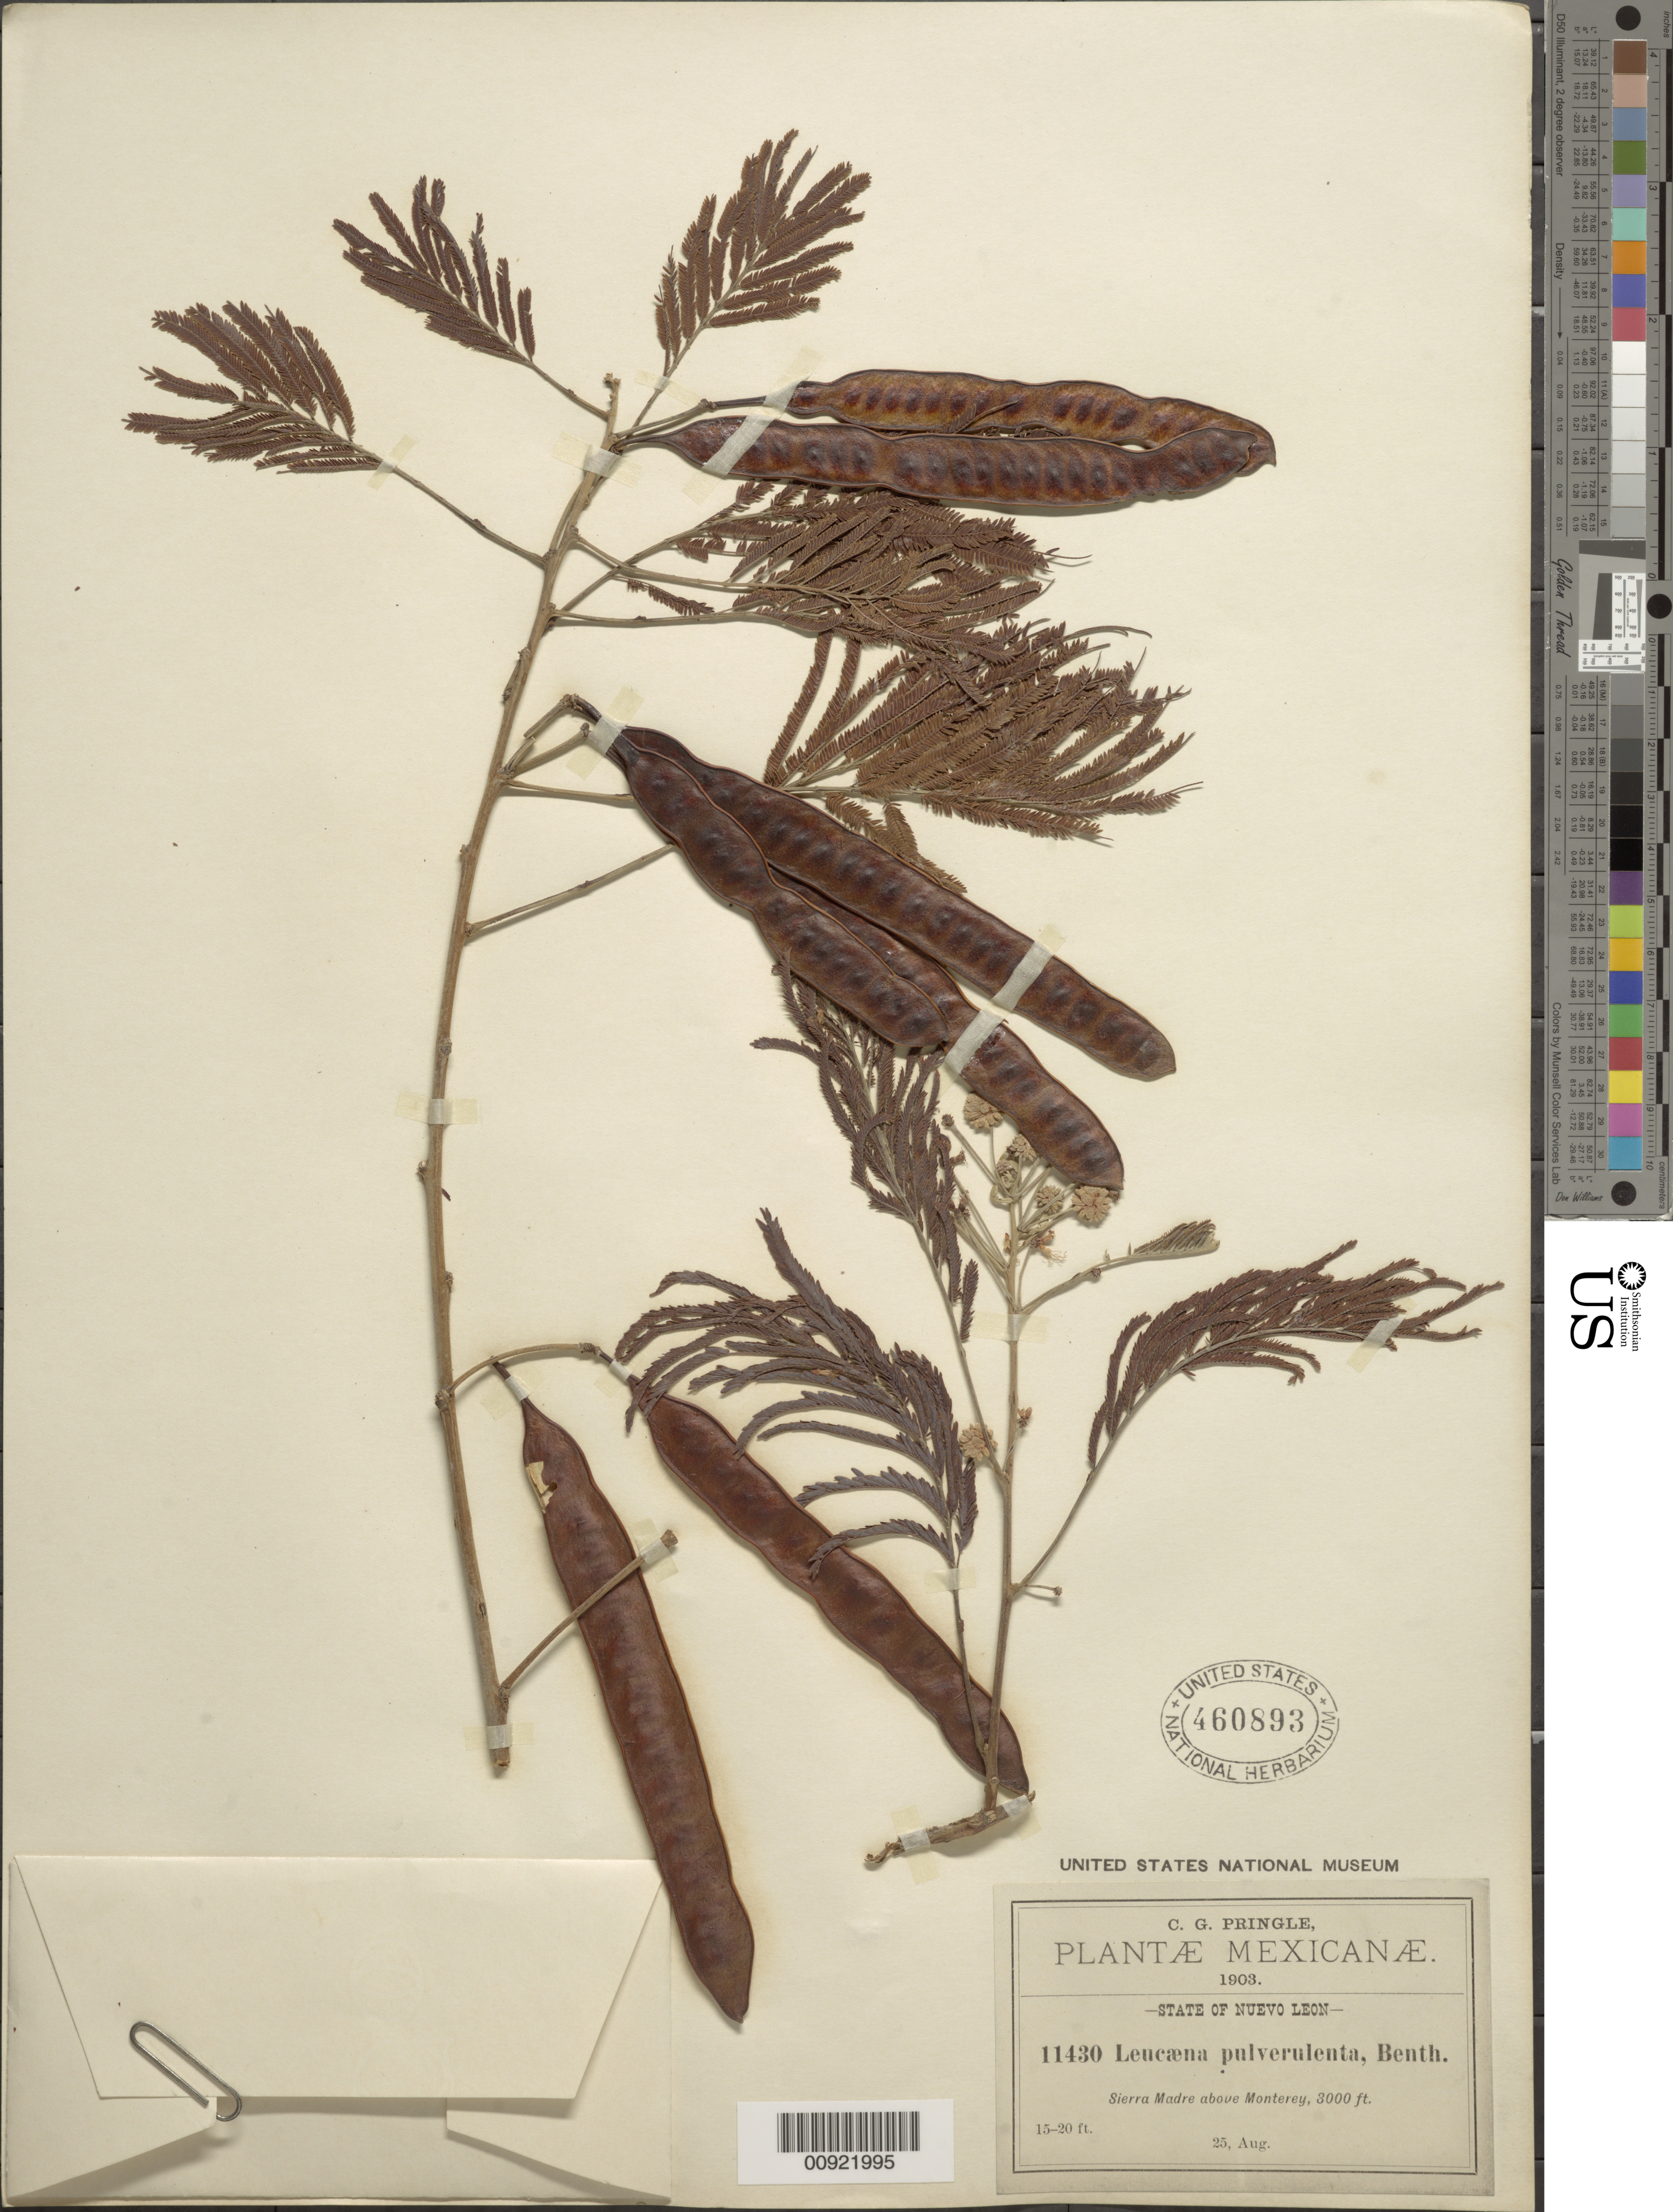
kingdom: Plantae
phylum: Tracheophyta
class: Magnoliopsida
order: Fabales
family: Fabaceae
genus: Leucaena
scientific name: Leucaena pulverulenta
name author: (Schltdl.) Benth.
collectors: C. G. Pringle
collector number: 11430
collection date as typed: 25 Aug 1903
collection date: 1903-08-25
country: Mexico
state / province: Nuevo León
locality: Sierra Madre above Monterrey, State of Nuevo León.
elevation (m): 914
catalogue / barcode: US 460893